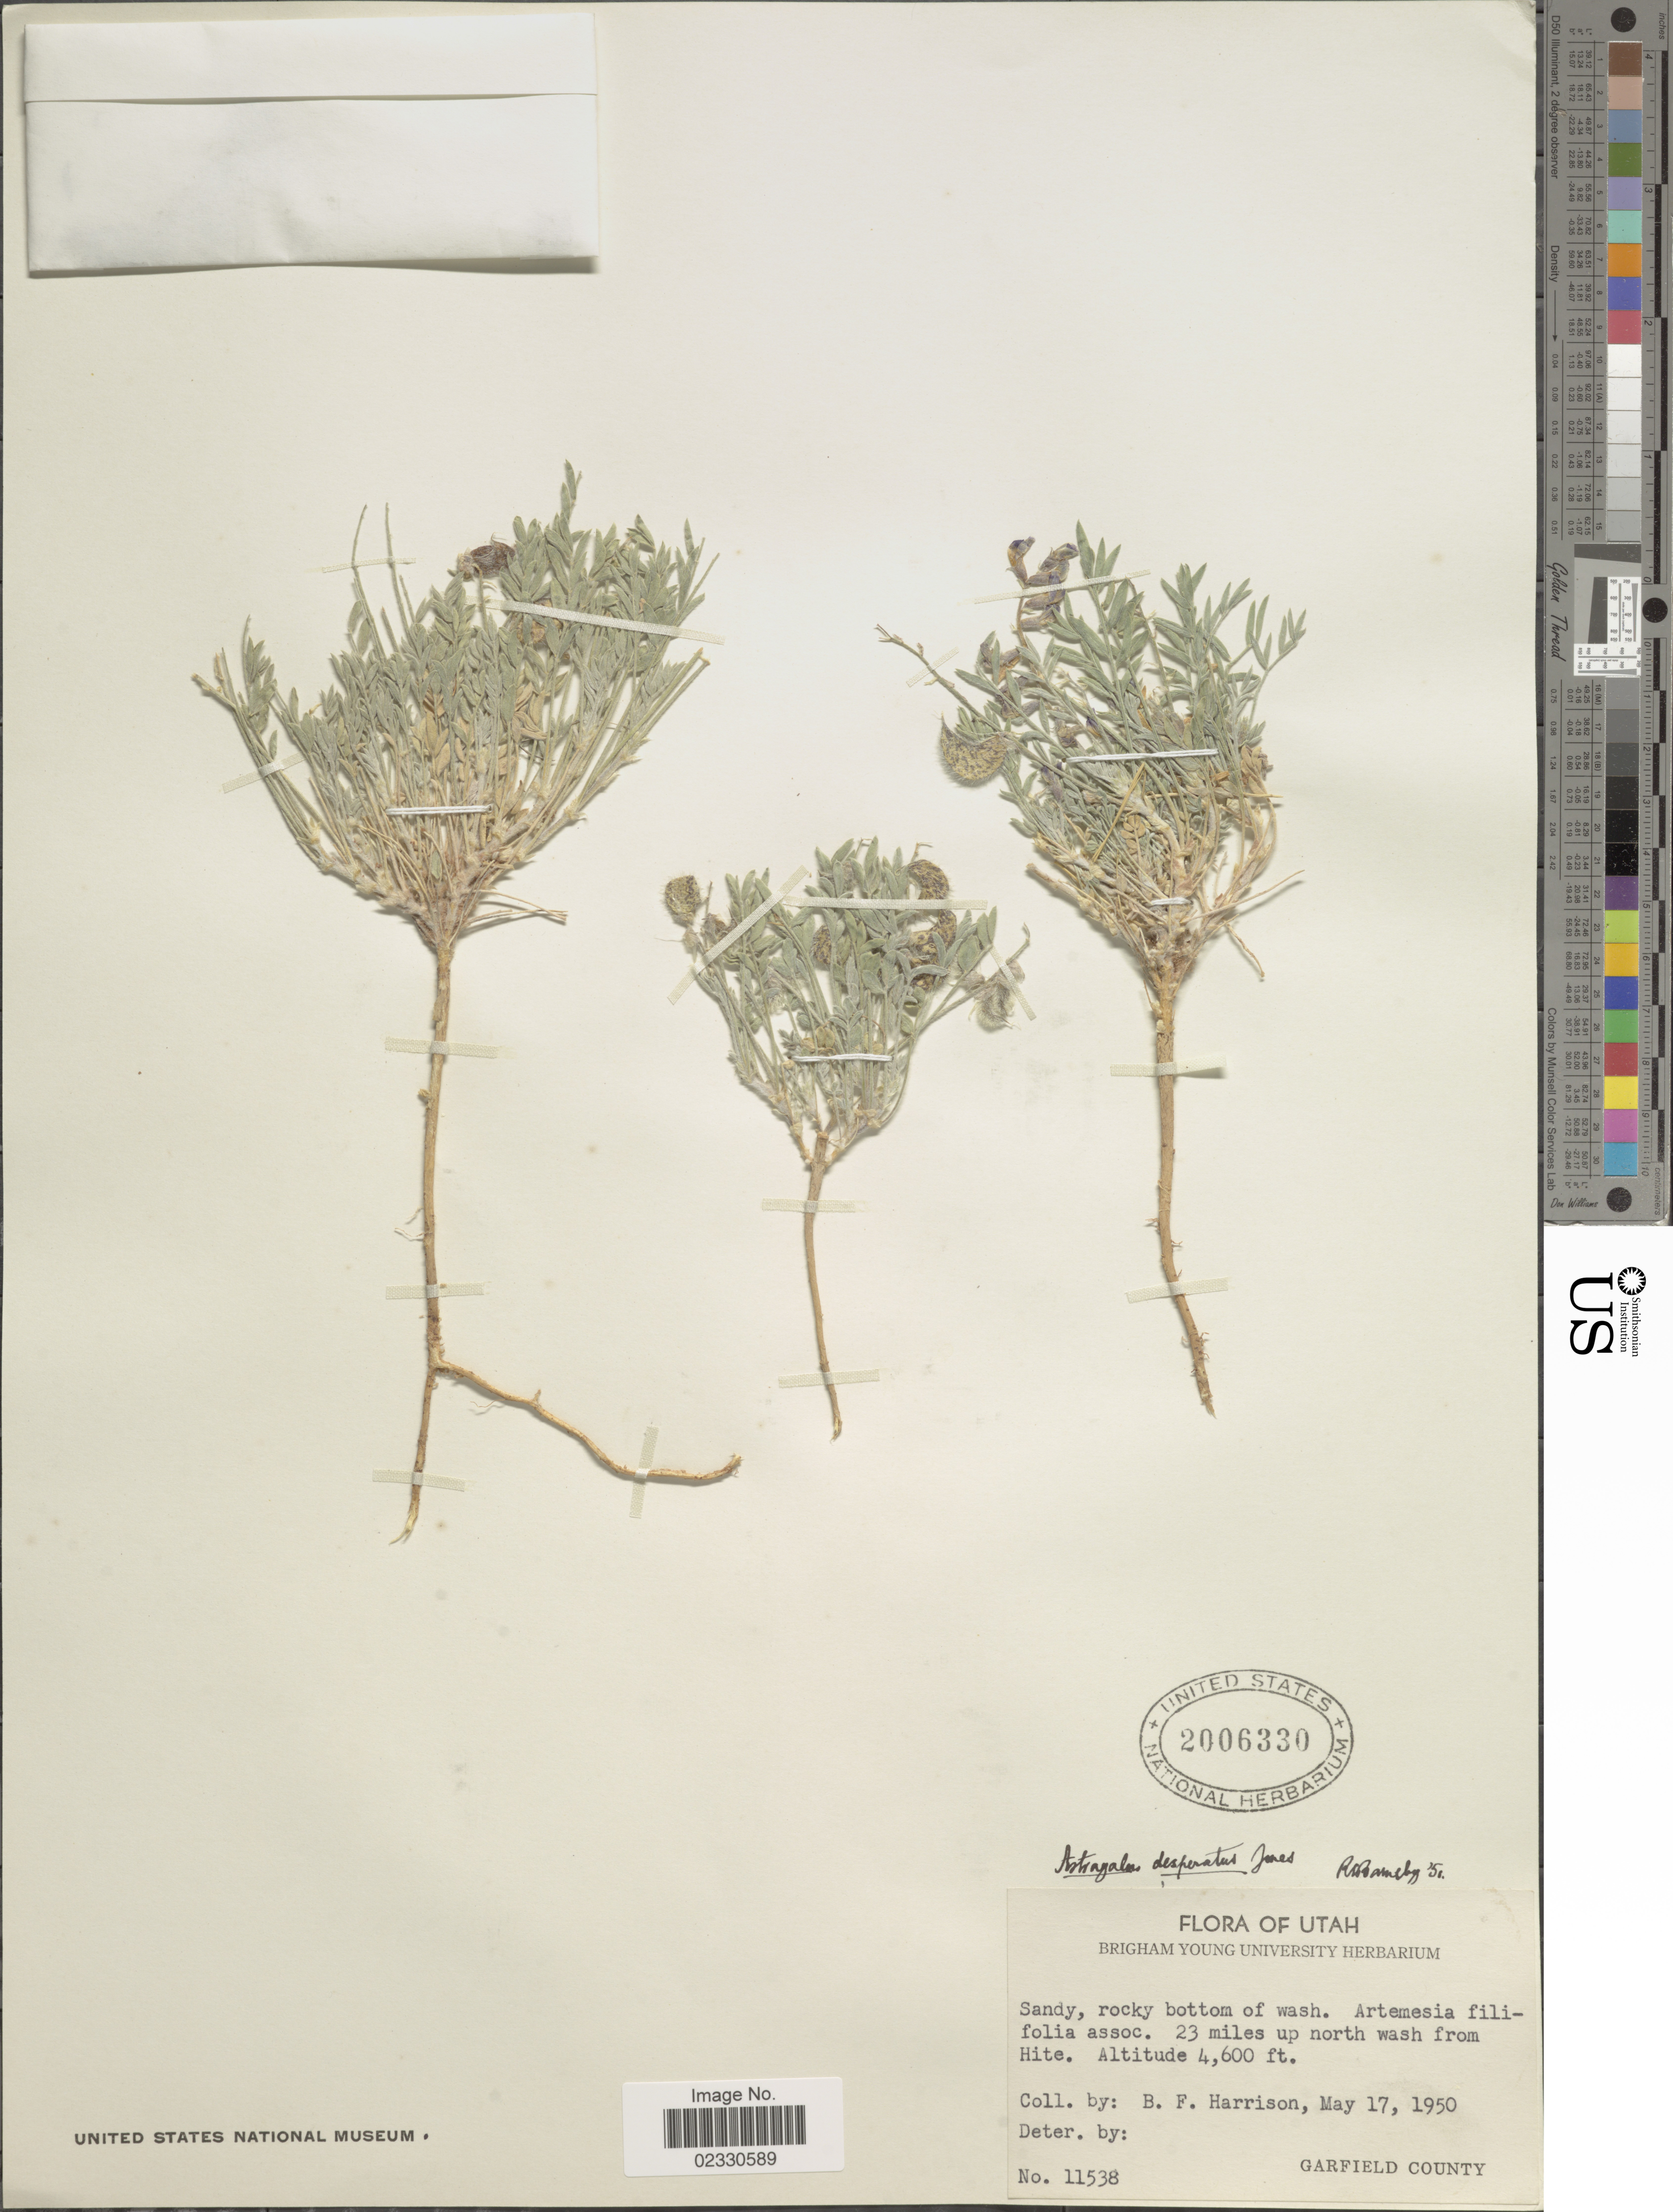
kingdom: Plantae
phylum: Tracheophyta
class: Magnoliopsida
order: Fabales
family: Fabaceae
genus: Astragalus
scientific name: Astragalus desperatus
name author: M.E. Jones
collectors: B. F. Harrison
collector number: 11538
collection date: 1950-05-17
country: United States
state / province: Utah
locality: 23 miles up north wash from Hite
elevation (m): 1402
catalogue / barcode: US 2006330